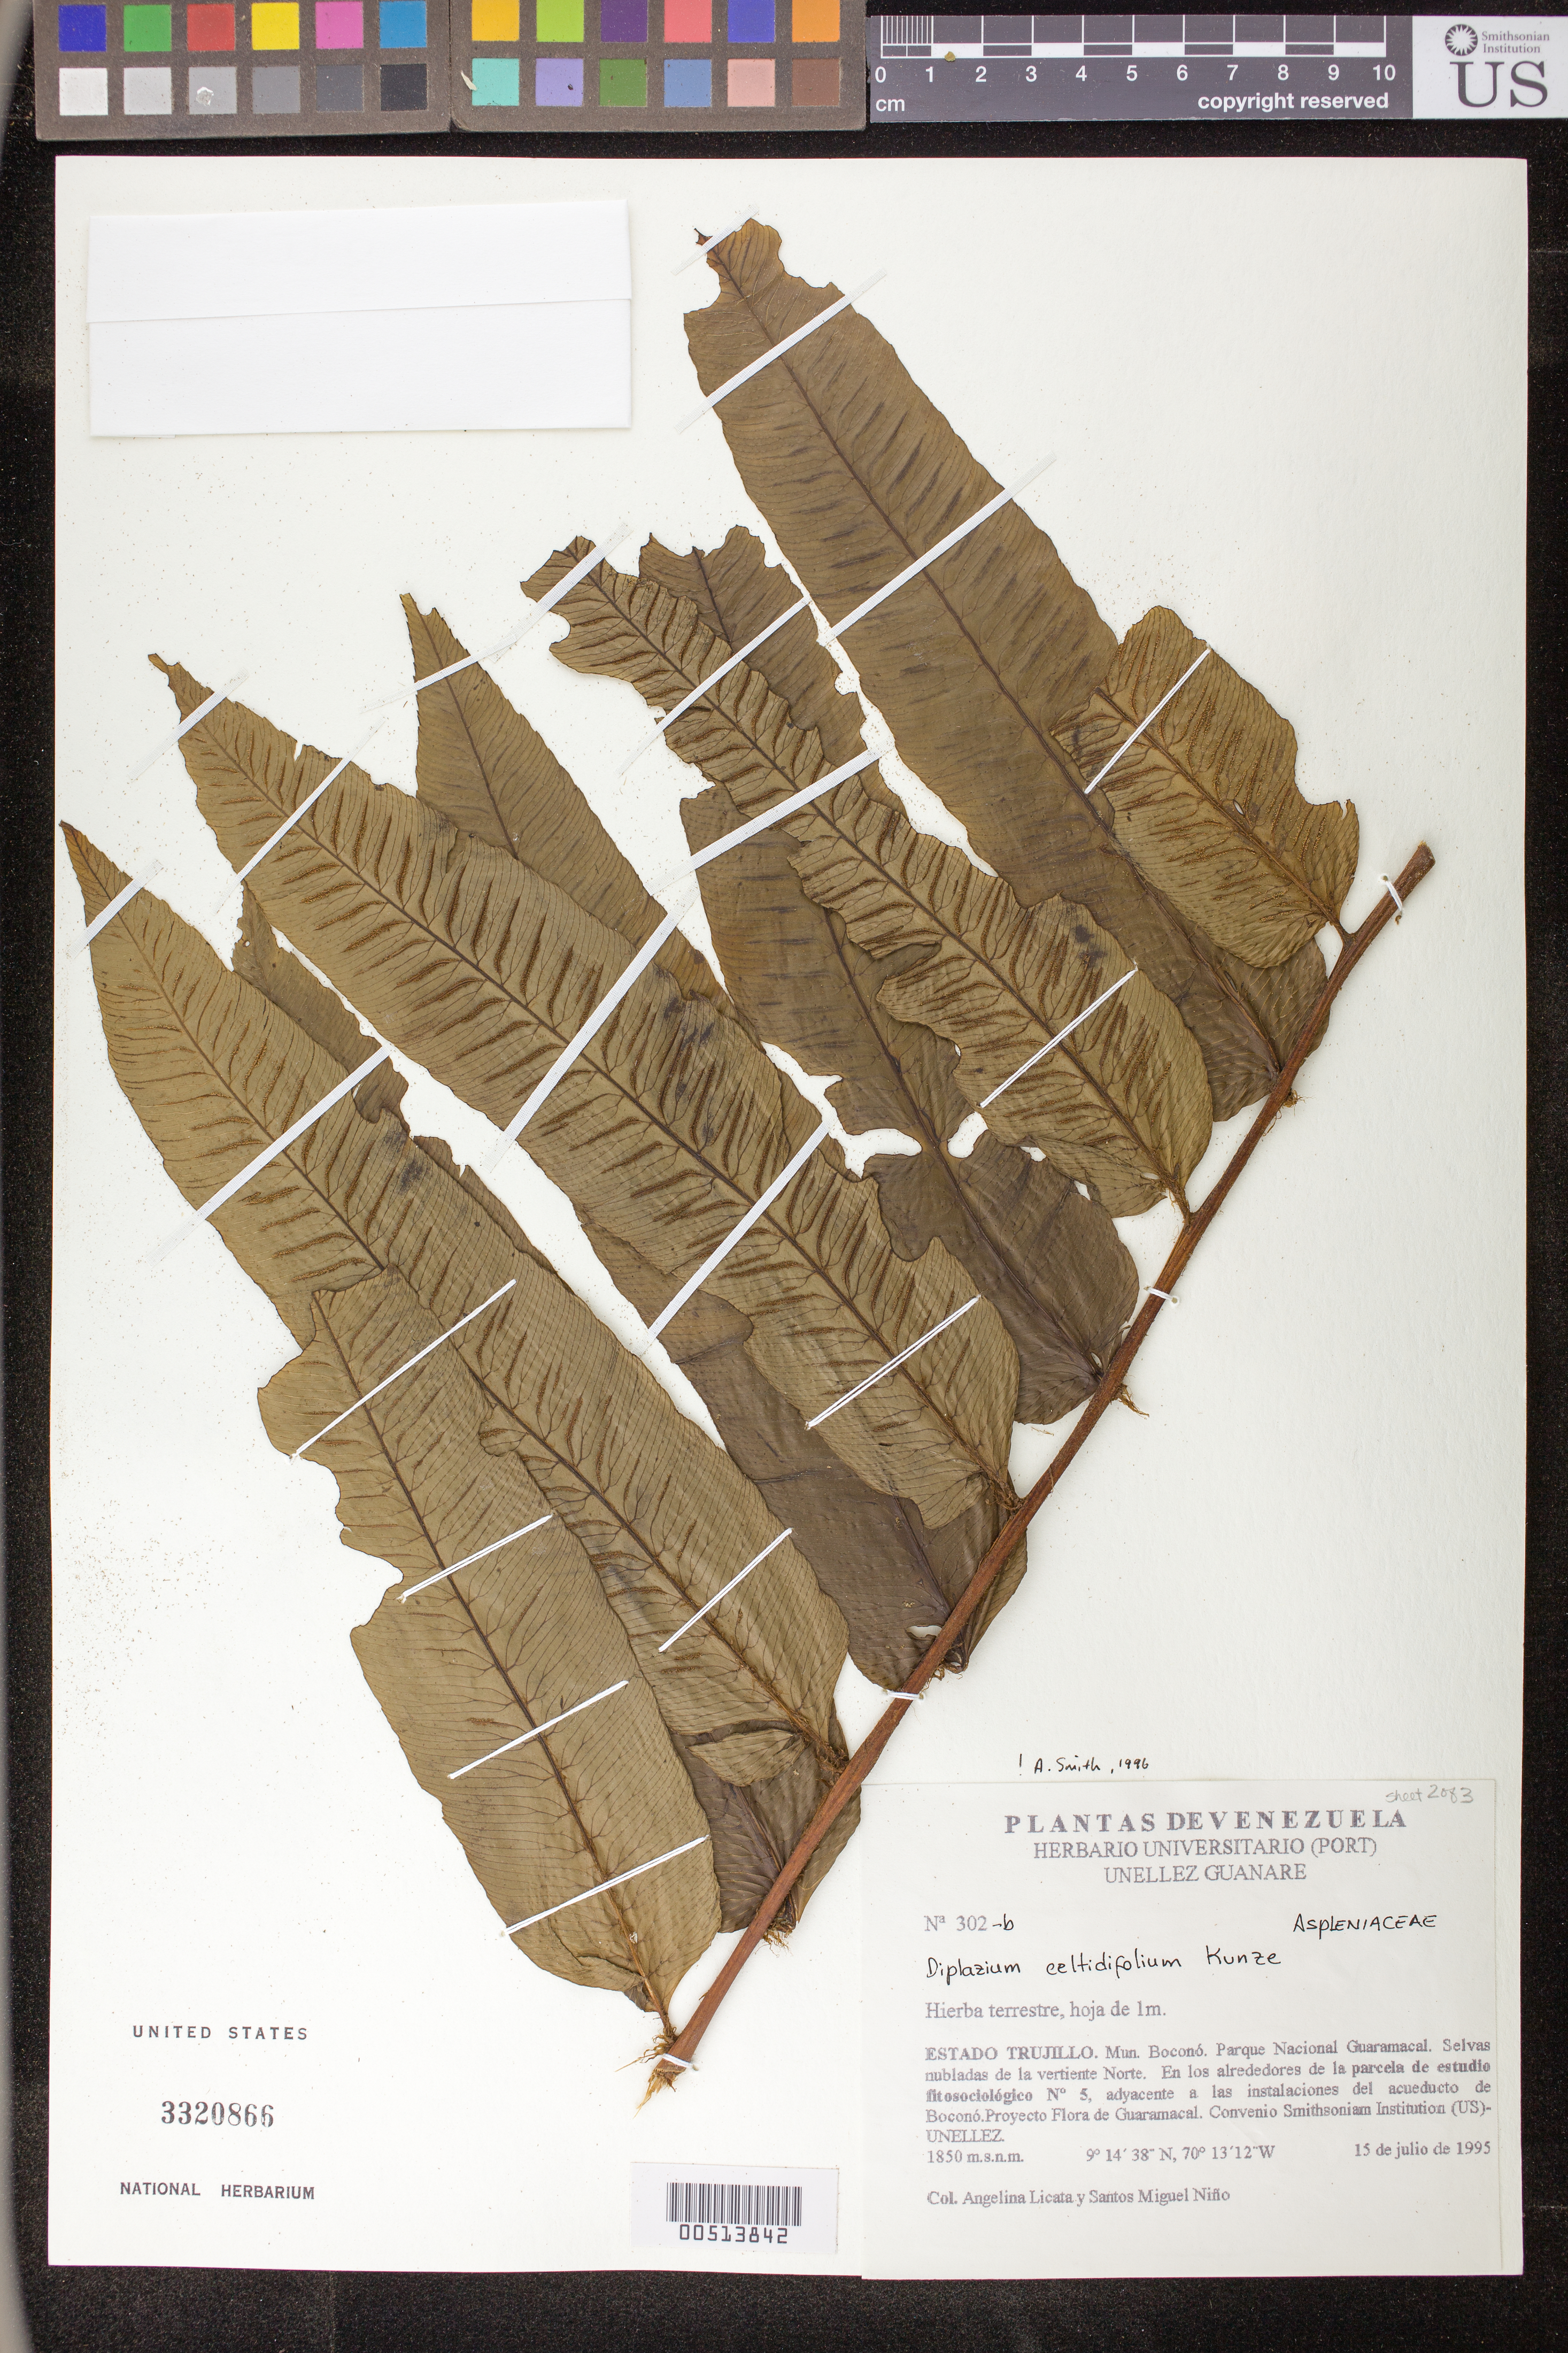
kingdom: Plantae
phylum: Tracheophyta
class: Polypodiopsida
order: Polypodiales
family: Athyriaceae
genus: Diplazium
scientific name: Diplazium celtidifolium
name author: Kunze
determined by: Smith, A.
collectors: A. Licata & S. M. Niño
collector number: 302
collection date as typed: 15 Jul 1995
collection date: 1995-07-15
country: Venezuela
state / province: Trujillo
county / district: Boconó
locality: Parque Nacional Guaramacal, vertiente N, adyacente a las instalaciones del acueducto de Boconó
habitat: Selvas nubladas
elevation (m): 1850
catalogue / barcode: US 3320866